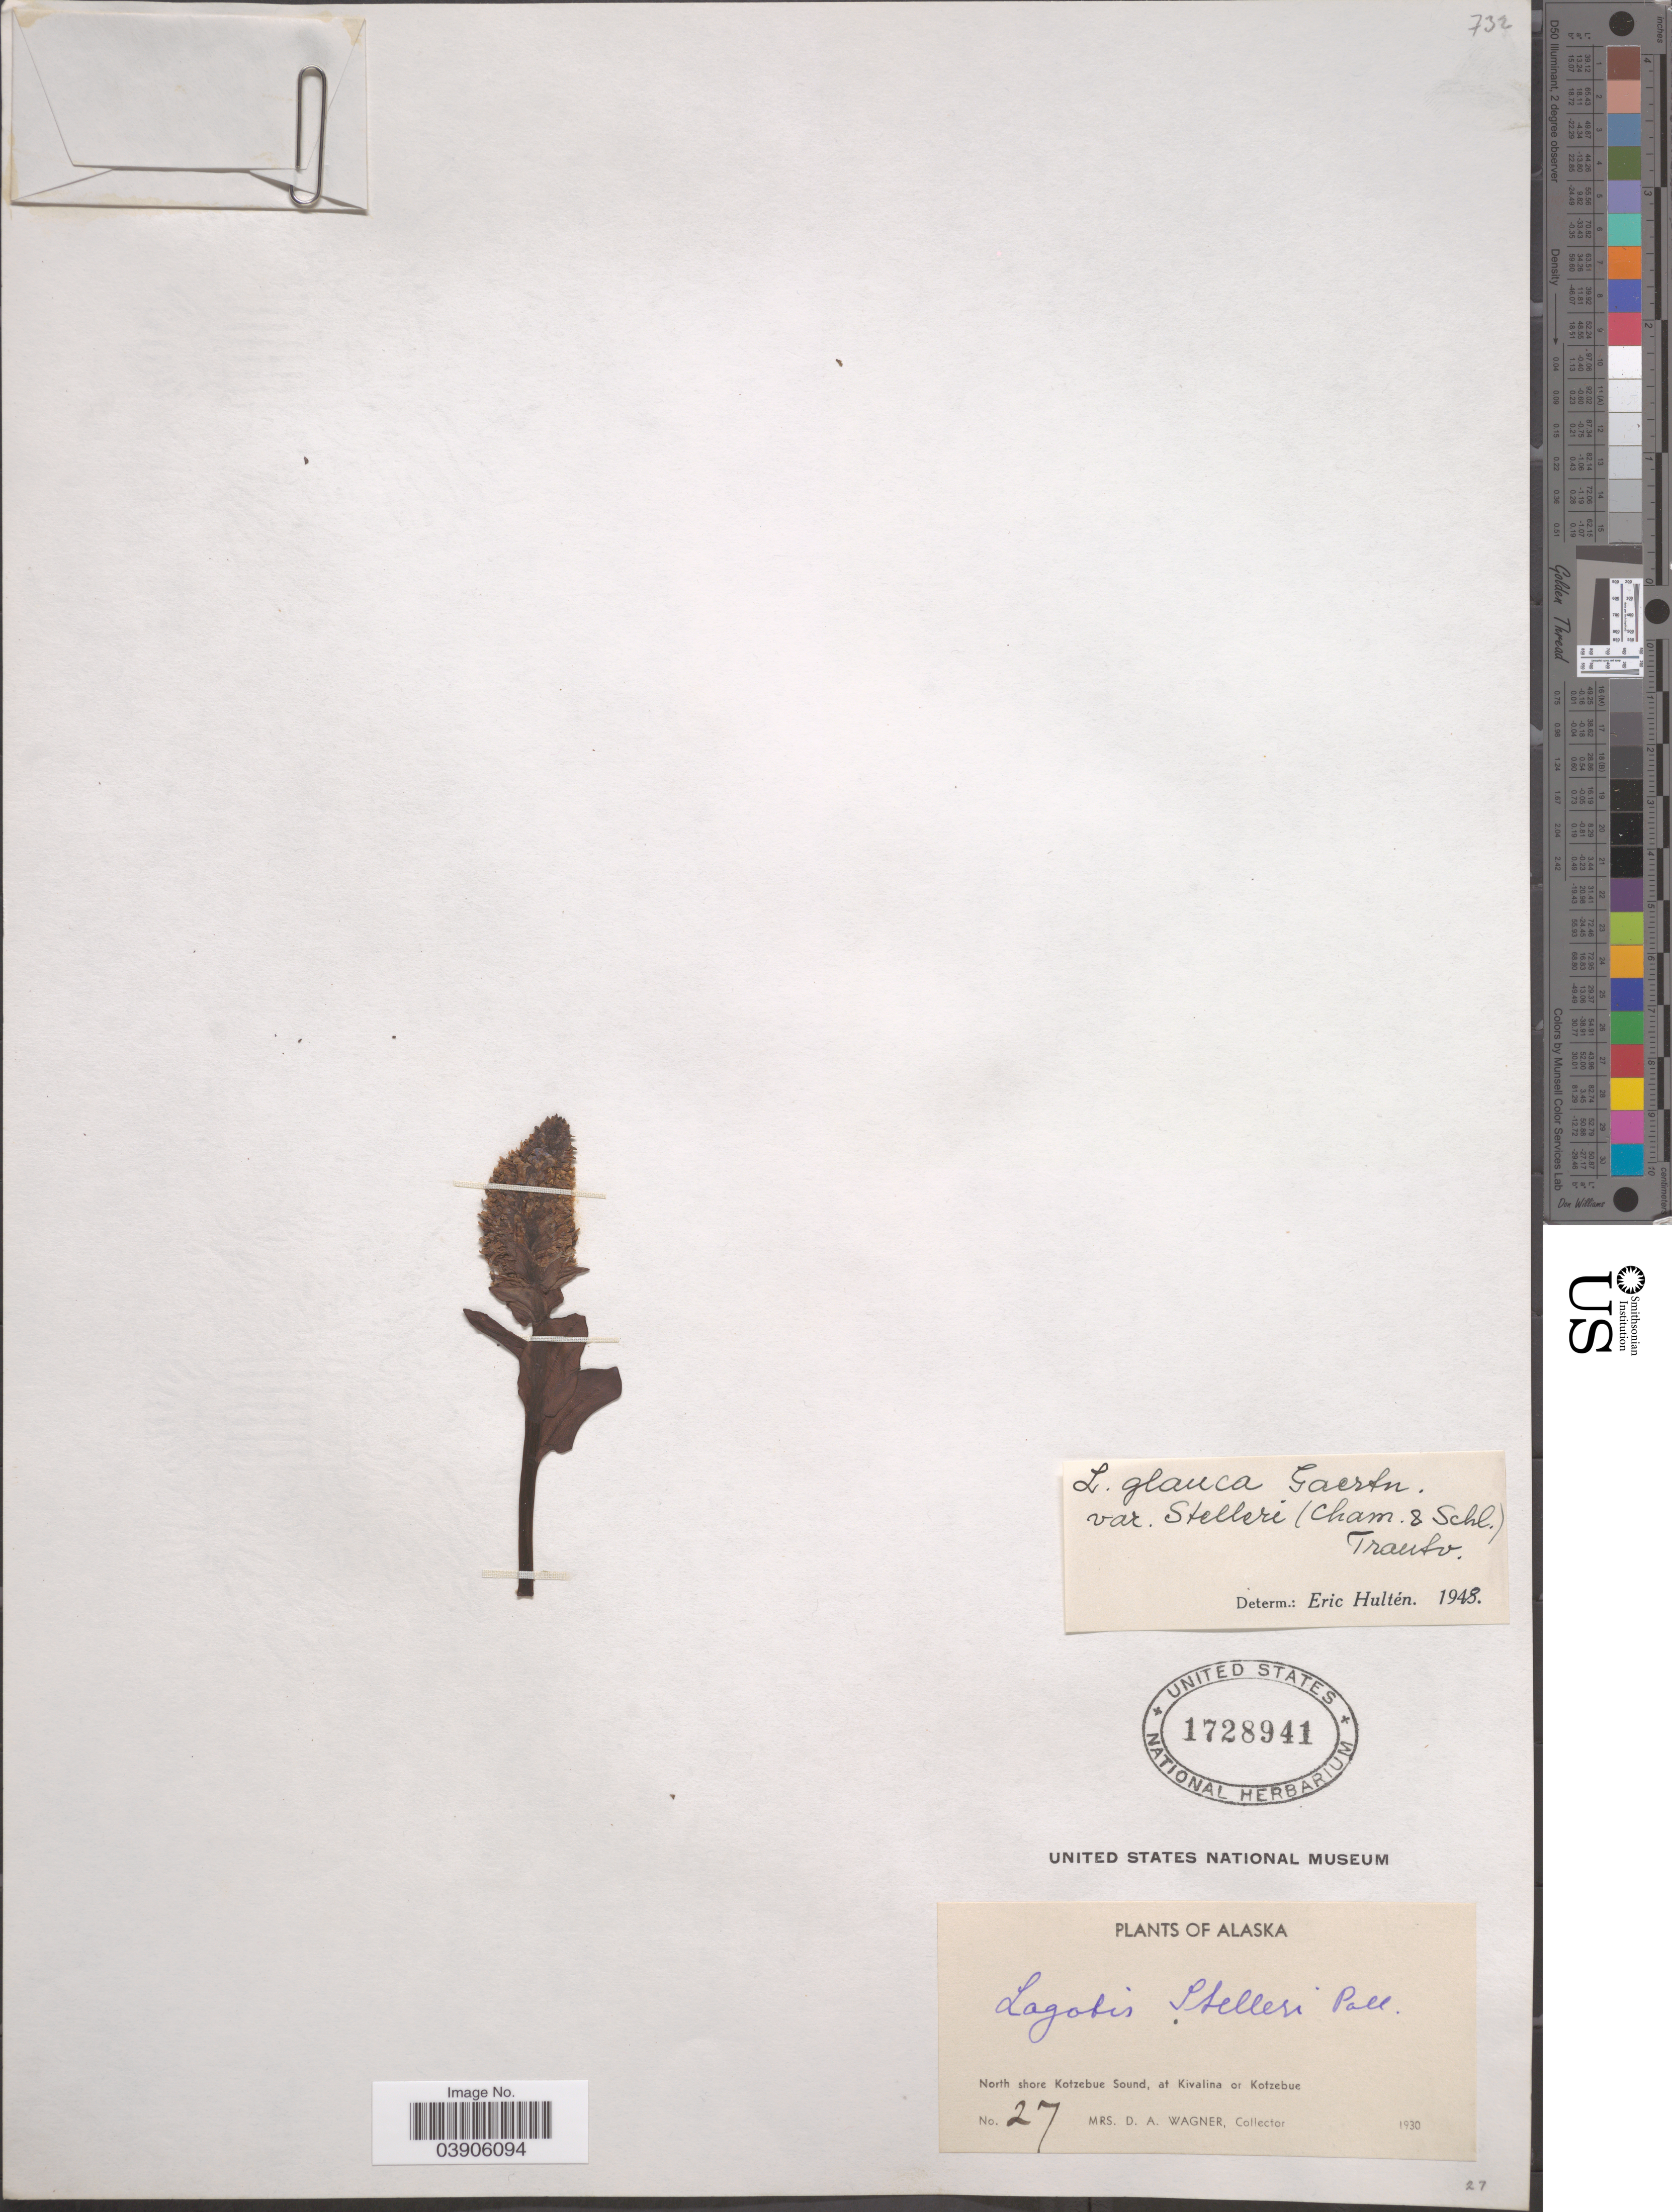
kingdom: Plantae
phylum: Tracheophyta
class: Magnoliopsida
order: Lamiales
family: Plantaginaceae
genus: Lagotis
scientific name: Lagotis glauca var. stelleri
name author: Trautv.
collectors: D. Wagner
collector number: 27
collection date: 1930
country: United States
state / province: Alaska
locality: North shore of Kotzebue Sound, at Kivalina or Kotzebue.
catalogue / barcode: US 1728941